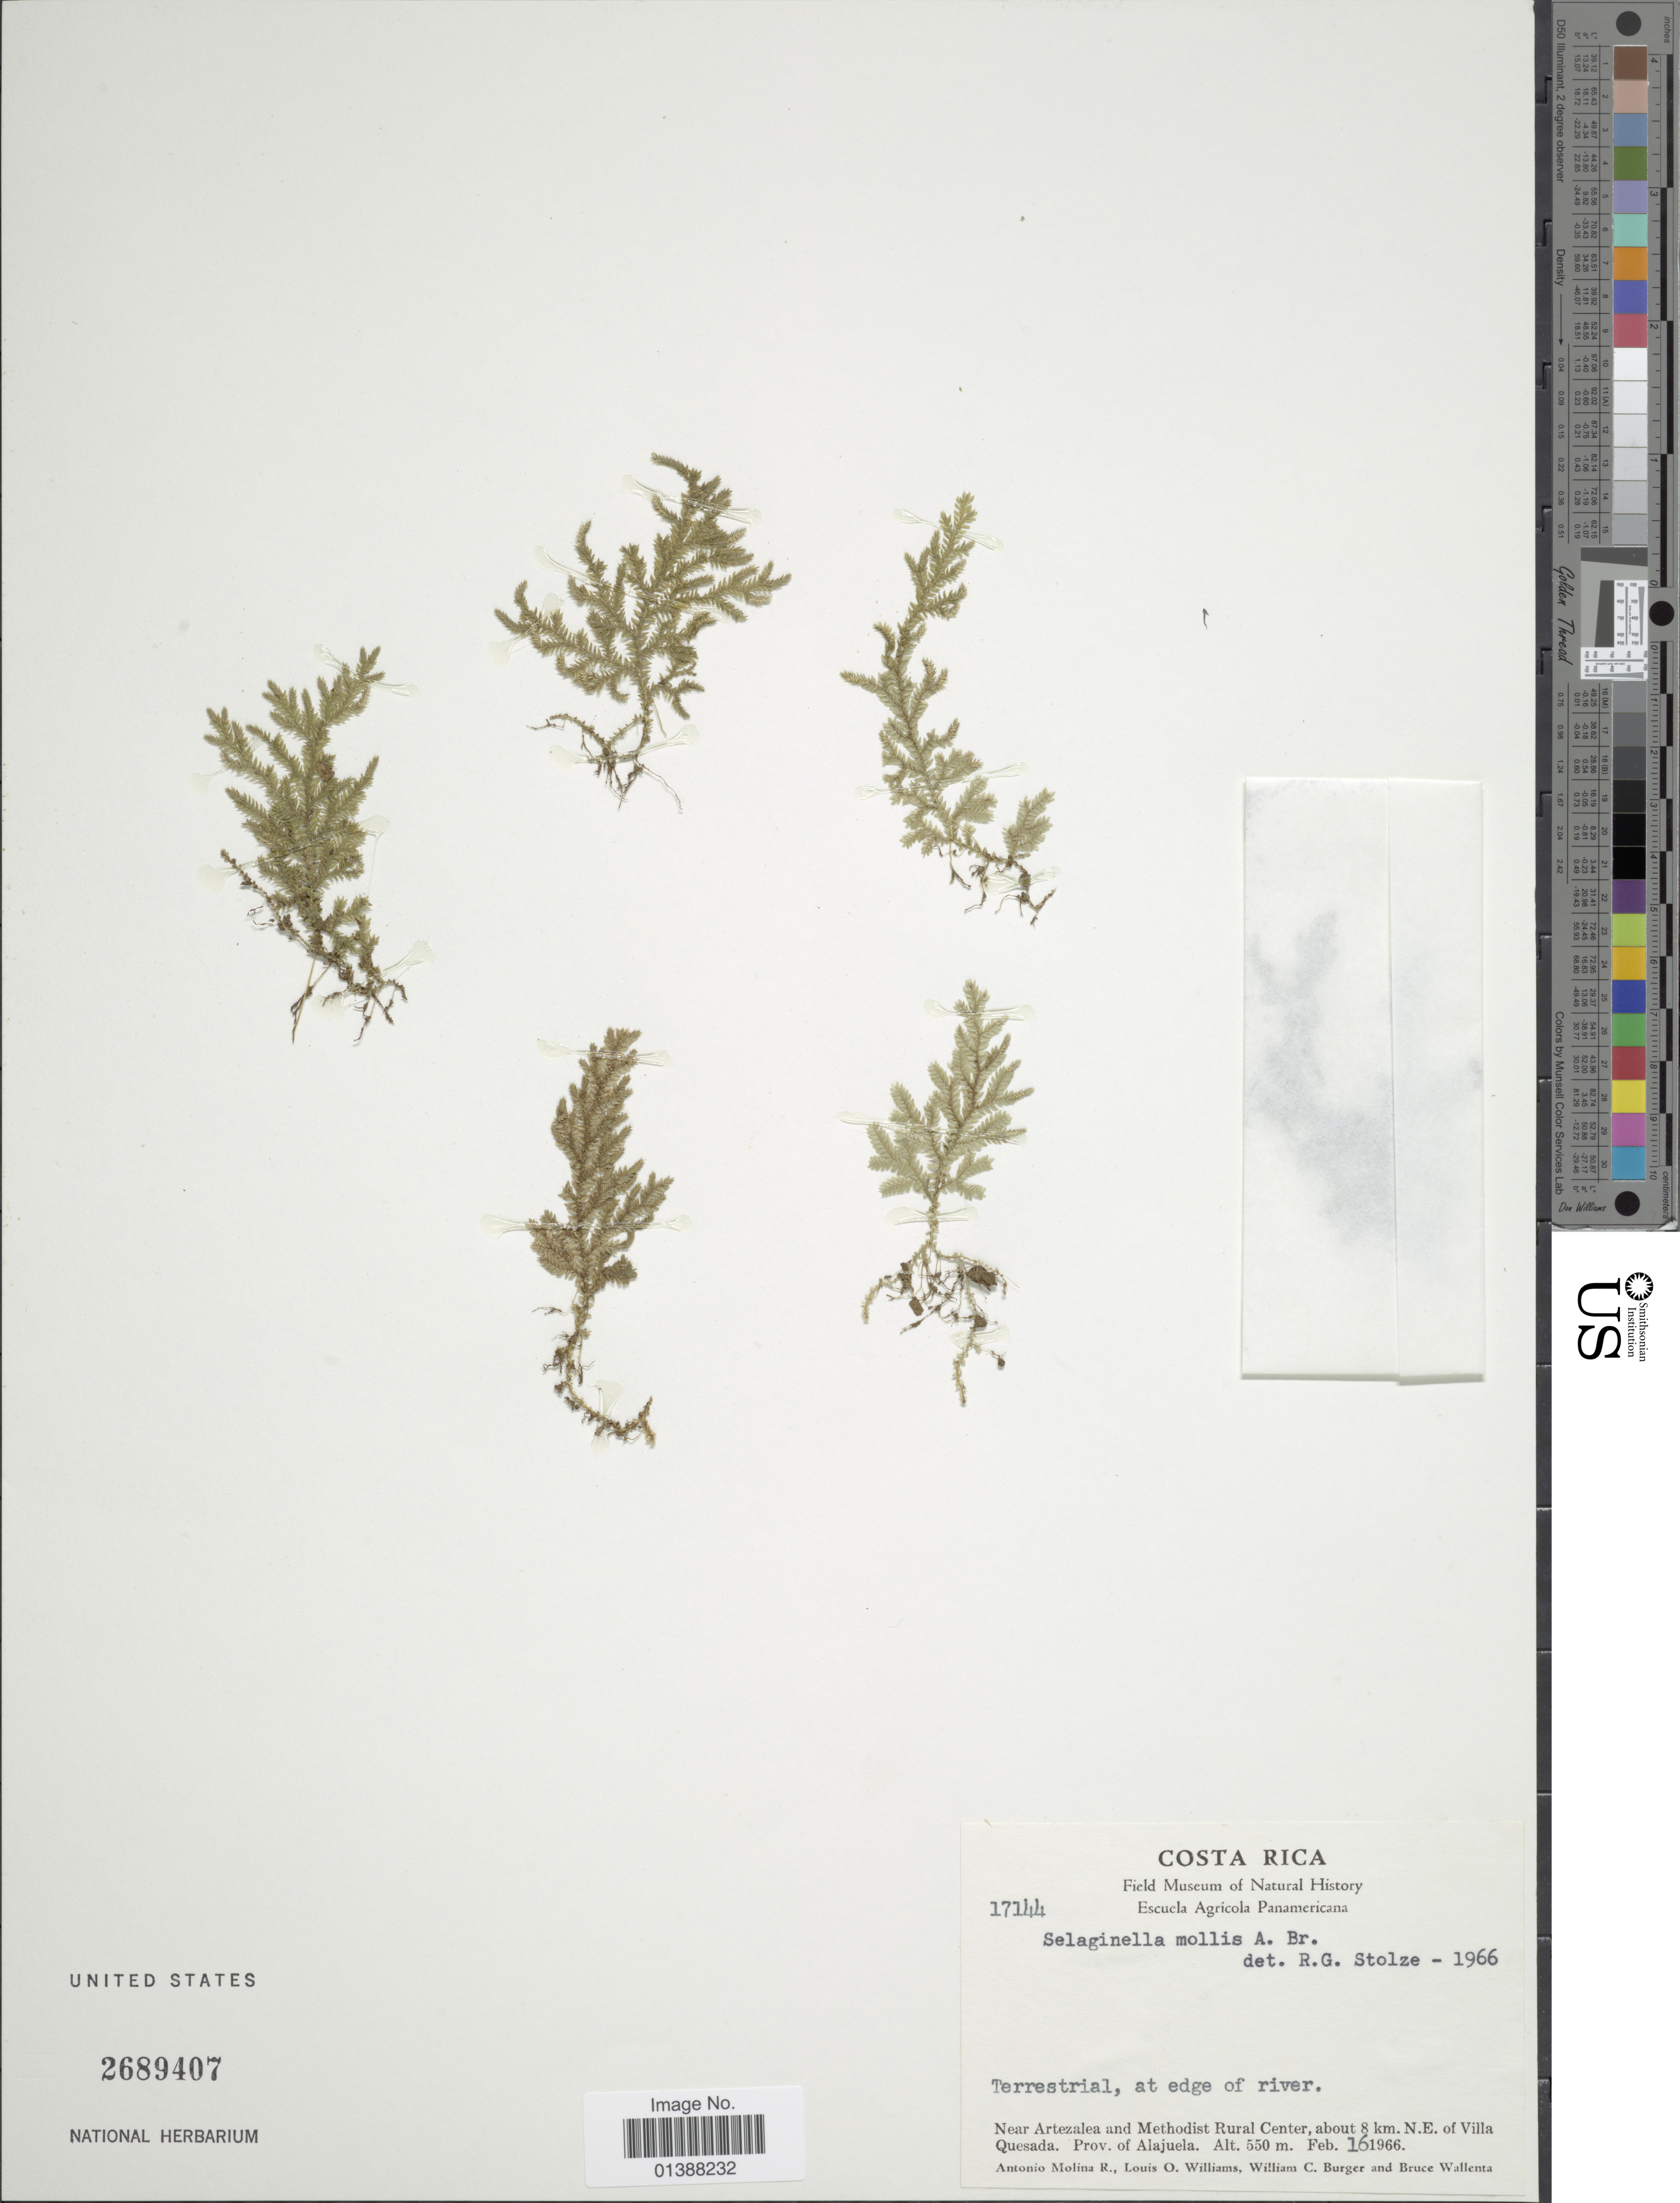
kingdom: Plantae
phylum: Tracheophyta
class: Lycopodiopsida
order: Selaginellales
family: Selaginellaceae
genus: Selaginella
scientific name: Selaginella mollis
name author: A. Braun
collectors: A. Molina R., L. O. Williams, W. Burger & B. Wallenta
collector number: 17144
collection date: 1966-02-16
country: Costa Rica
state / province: Alajuela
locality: Near Artezalea and Methodist Rural Center, about 8 km N.E. of Villa Quesada, prov. of Alajuela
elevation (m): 550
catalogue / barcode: US 2689407